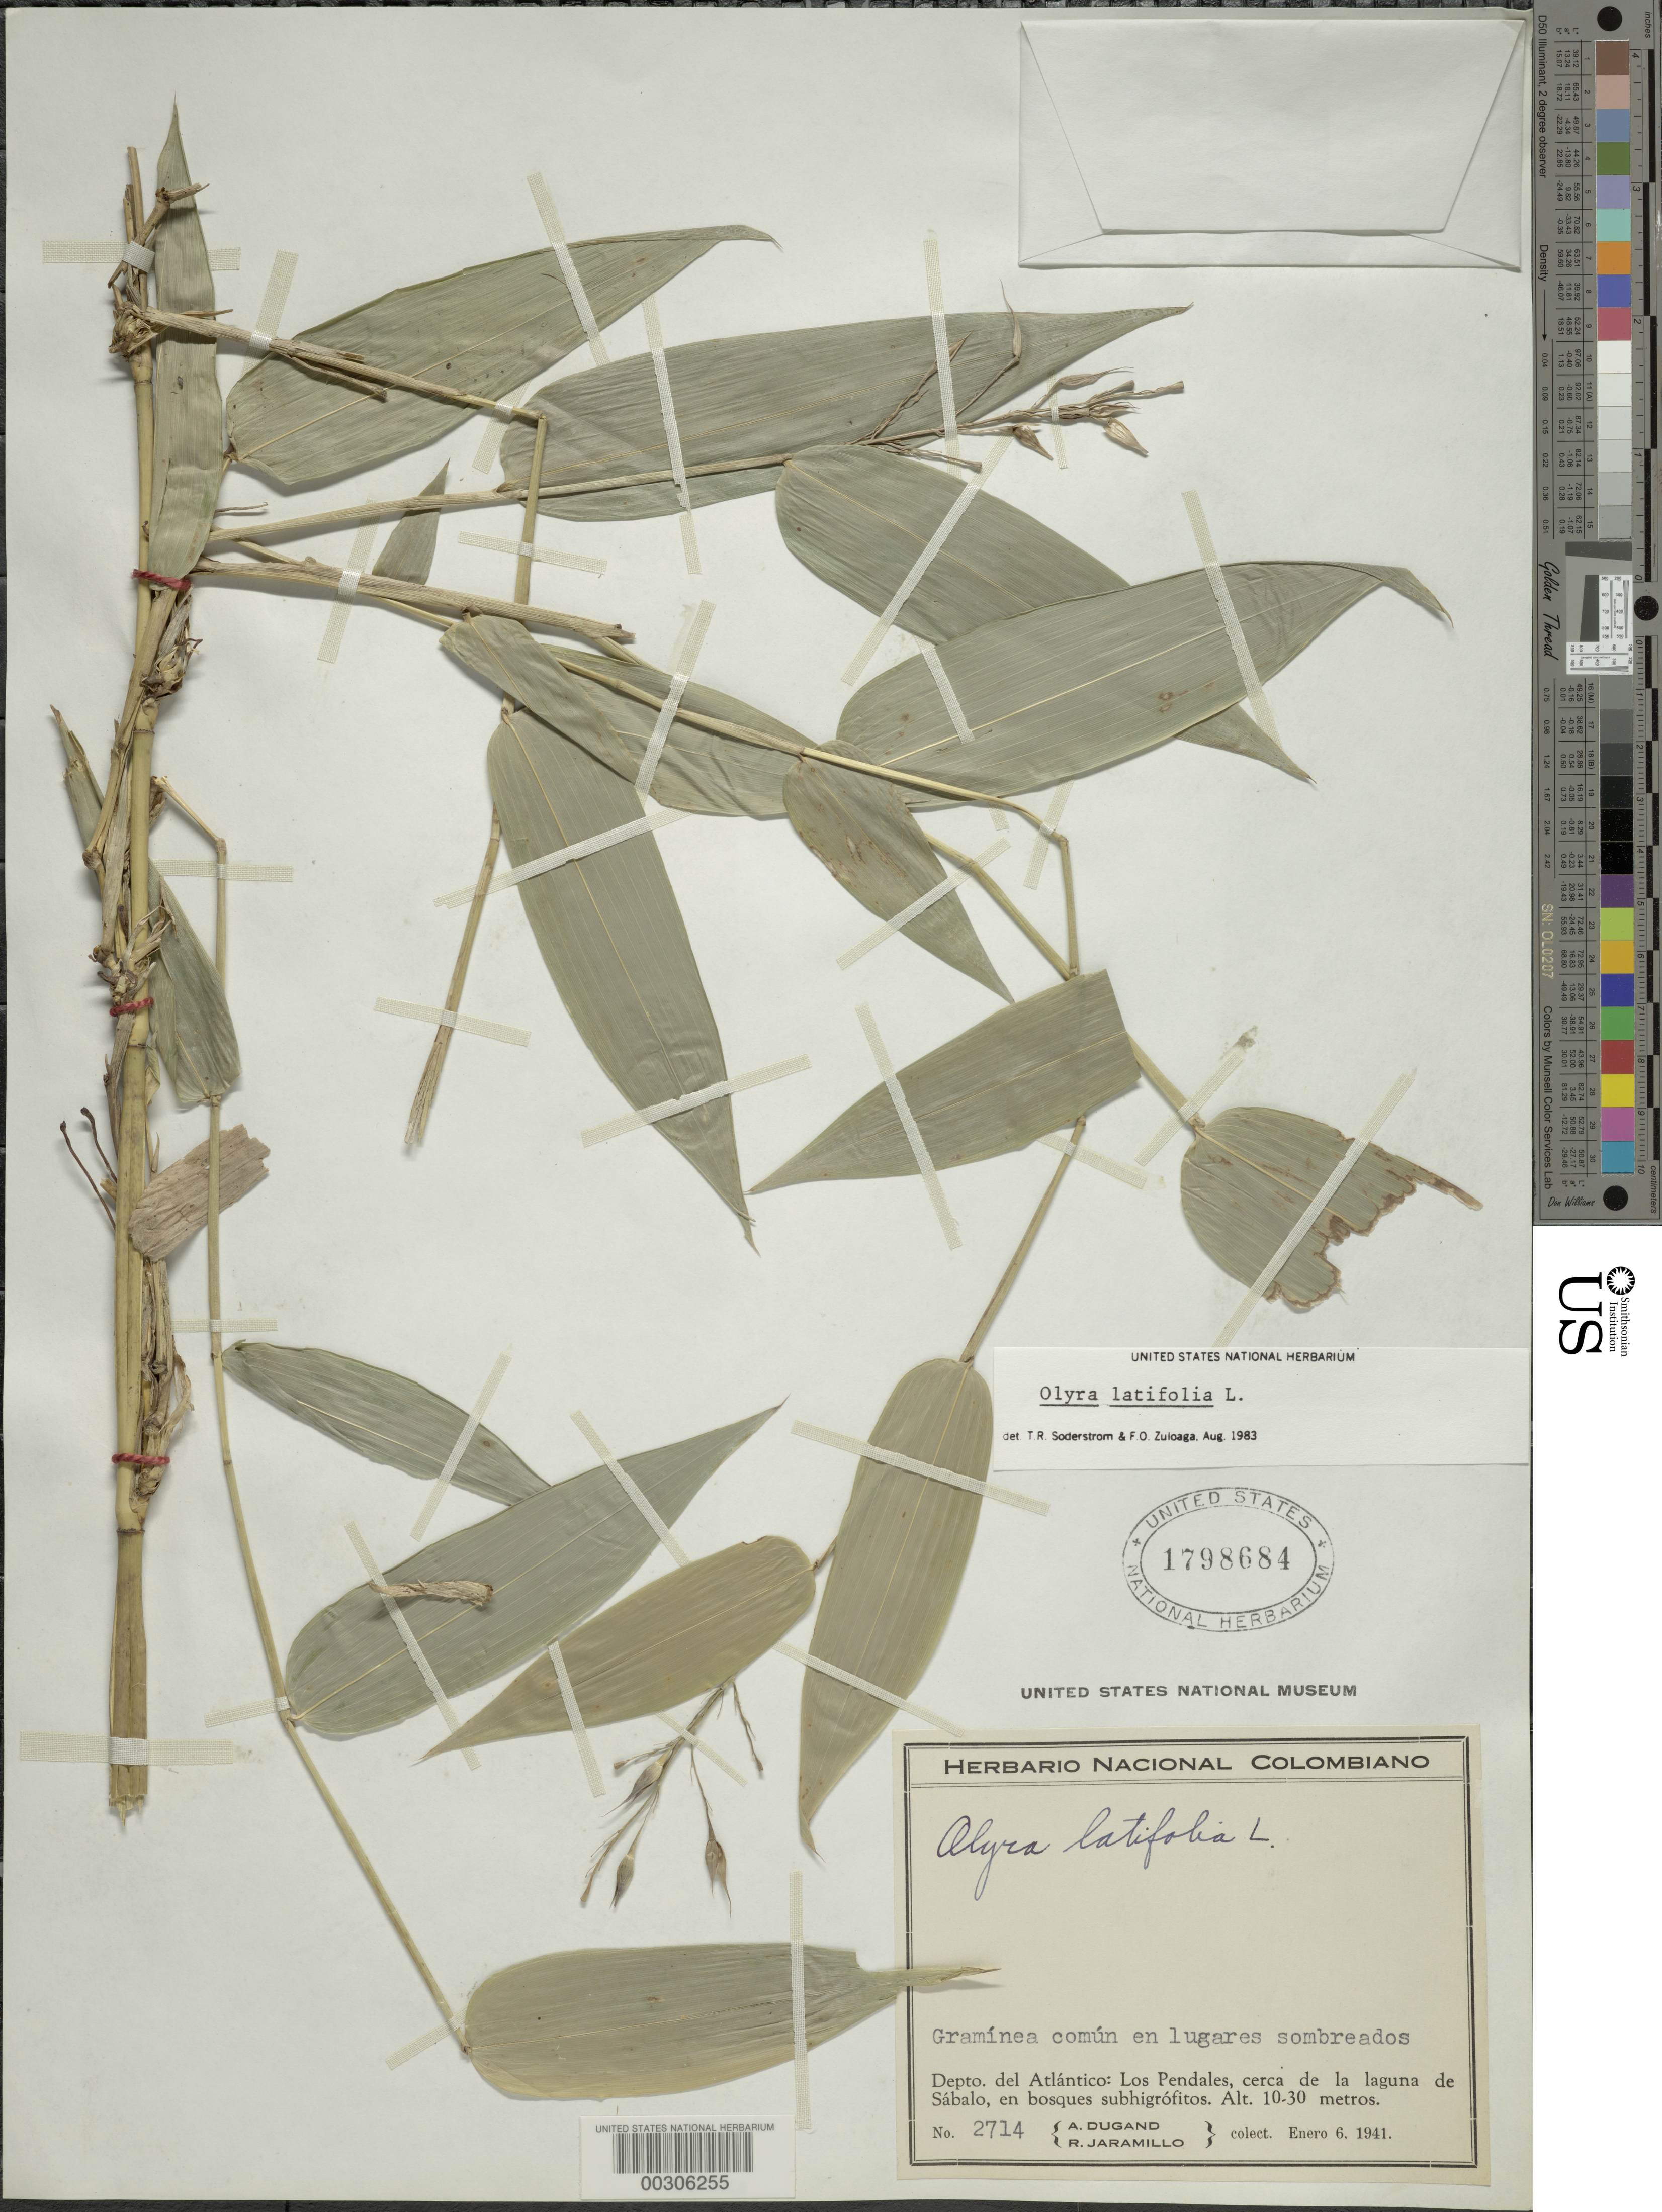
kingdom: Plantae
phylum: Tracheophyta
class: Liliopsida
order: Poales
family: Poaceae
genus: Olyra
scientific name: Olyra latifolia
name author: L.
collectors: A. Dugand G. & R. Jaramillo M.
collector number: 2714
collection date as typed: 06 Jan 1941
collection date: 1941-01-06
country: Colombia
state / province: Atlántico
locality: Los Pendales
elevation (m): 10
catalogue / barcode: US 1798684